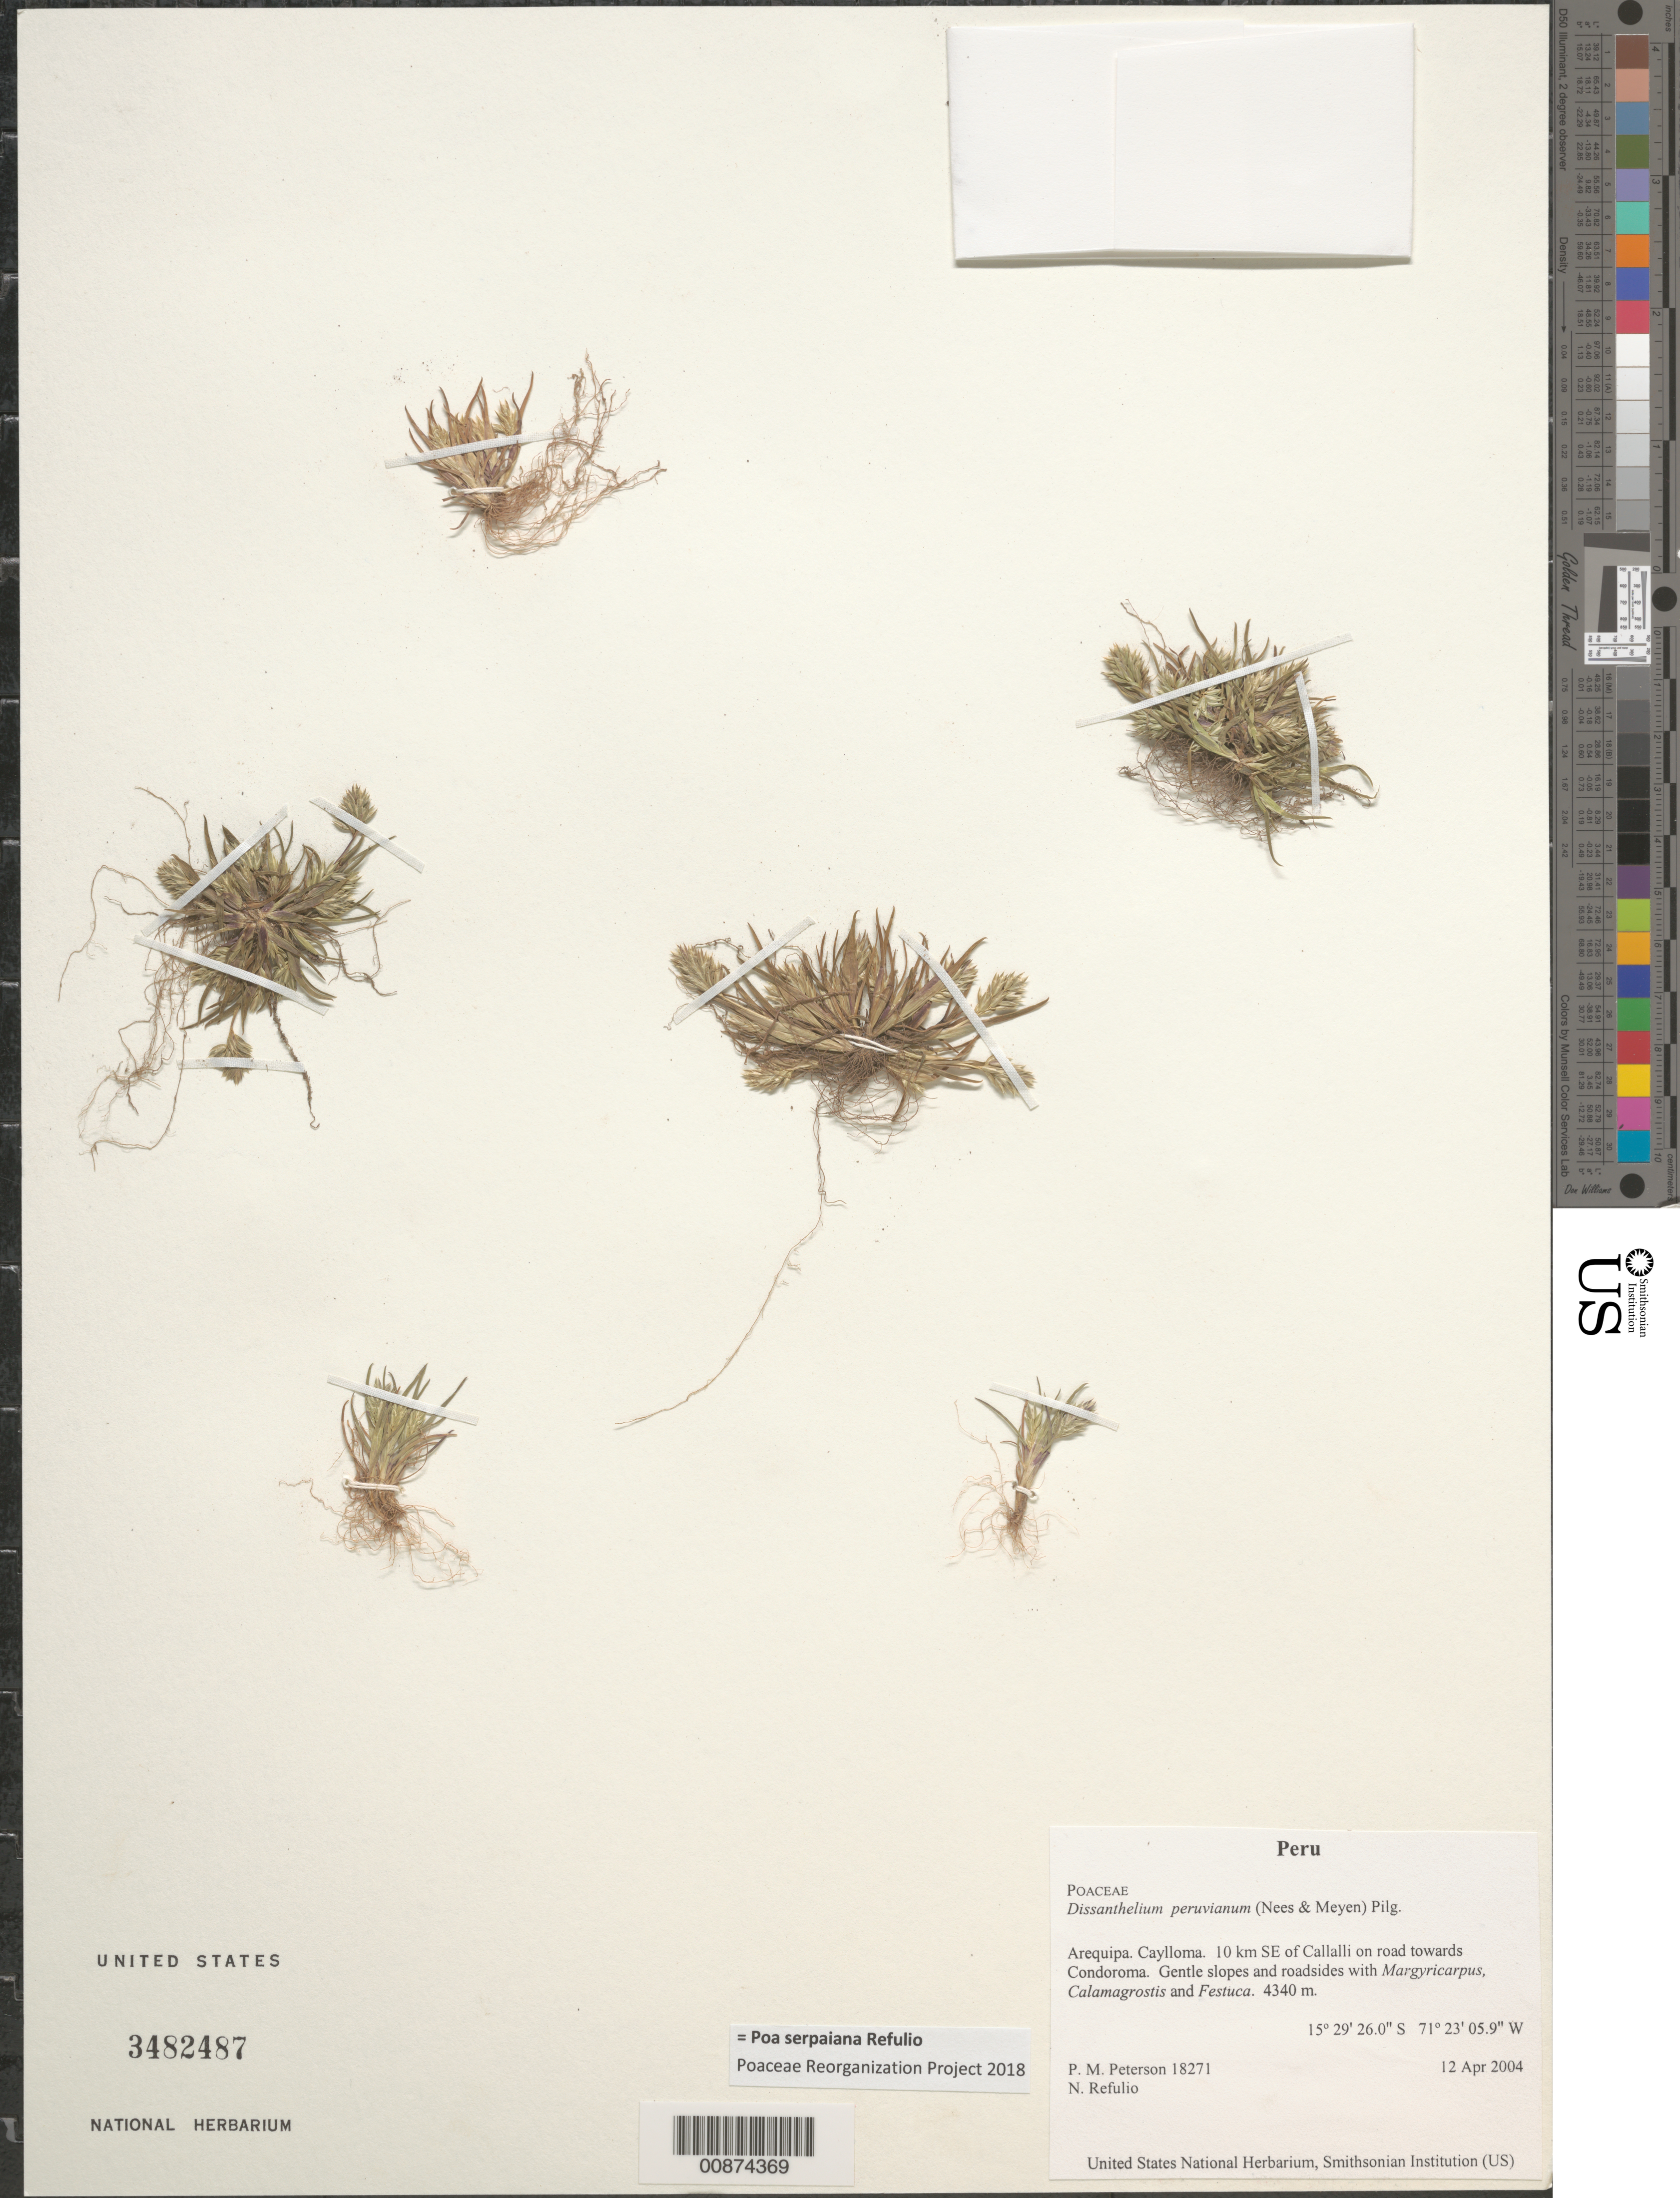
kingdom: Plantae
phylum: Tracheophyta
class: Liliopsida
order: Poales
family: Poaceae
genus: Poa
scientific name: Poa serpaiana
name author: Refulio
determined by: Poaceae Reorganization Project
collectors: P. M. Peterson & N. Refulio-Rodríguez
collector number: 18271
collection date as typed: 12 Apr 2004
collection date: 2004-04-12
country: Peru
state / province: Arequipa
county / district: Caylloma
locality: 10 km SE of Callalli on road towards Condoroma. Gentle slopes and roadsides with Margyricarpus, Calamagrostis and Festuca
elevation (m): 4340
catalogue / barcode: US 3482487